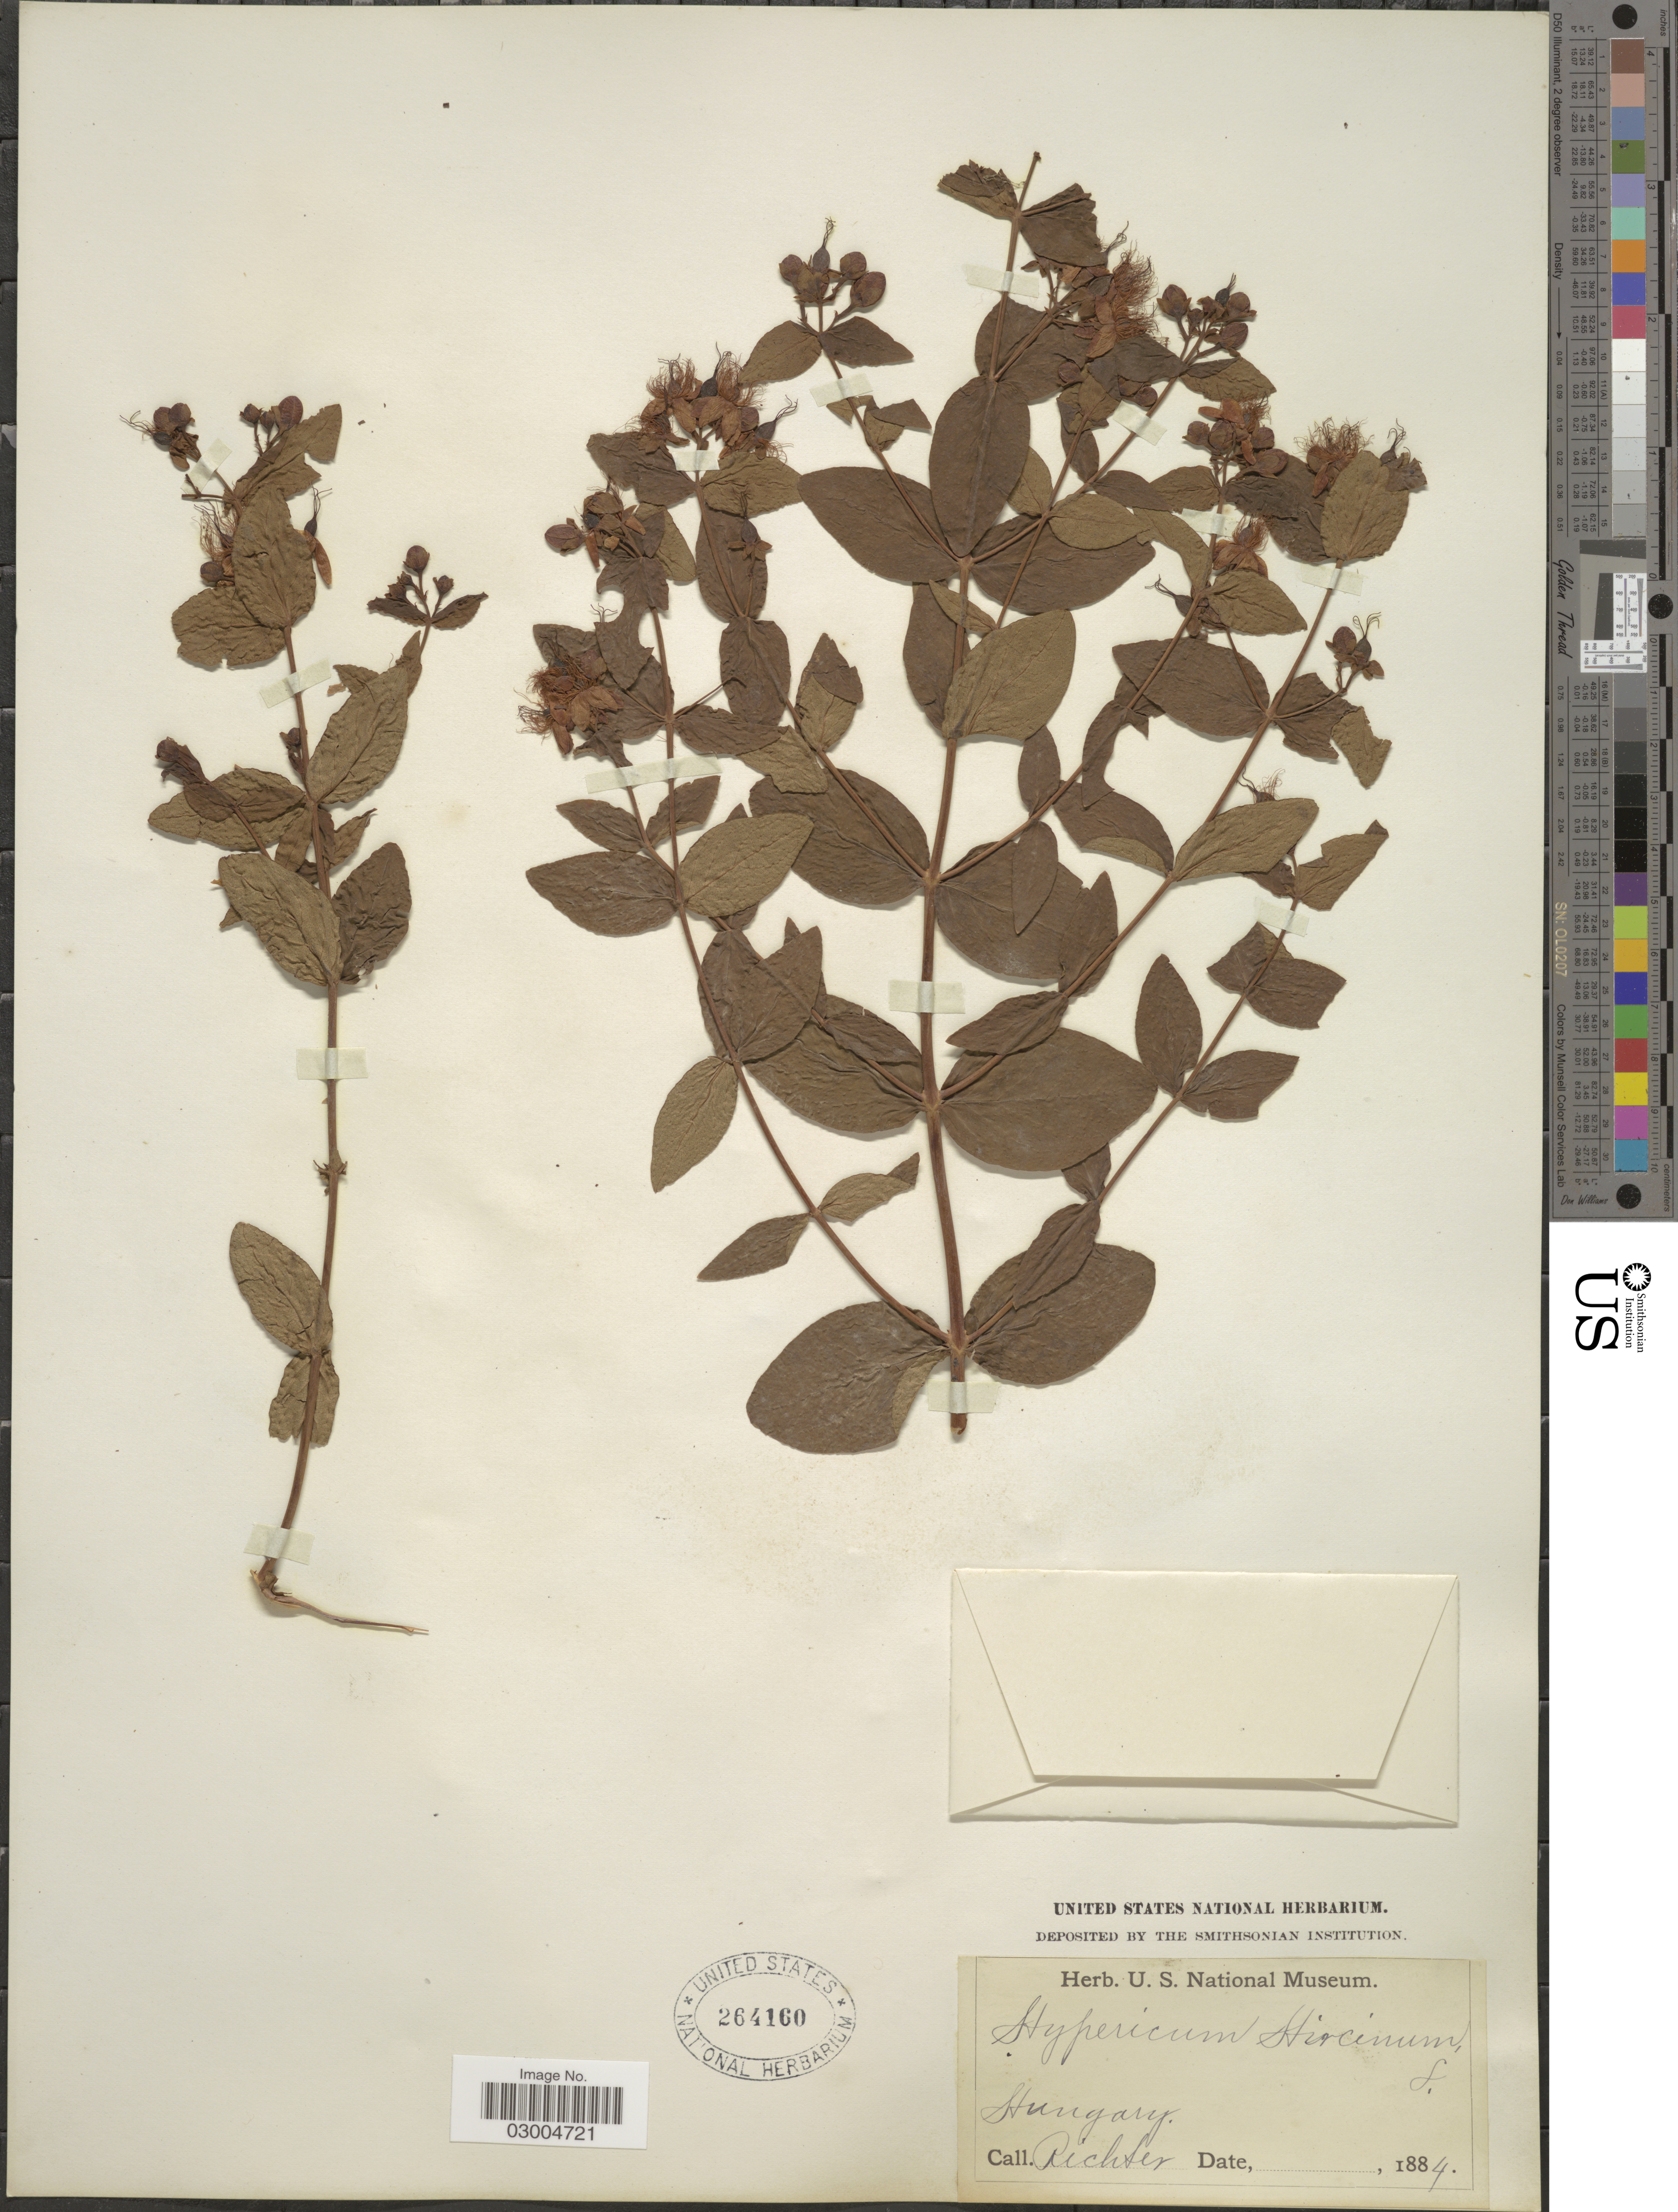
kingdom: Plantae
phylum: Tracheophyta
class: Magnoliopsida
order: Malpighiales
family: Hypericaceae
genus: Hypericum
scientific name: Hypericum hircinum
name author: L.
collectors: -- Richter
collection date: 1884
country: Hungary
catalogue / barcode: US 264160